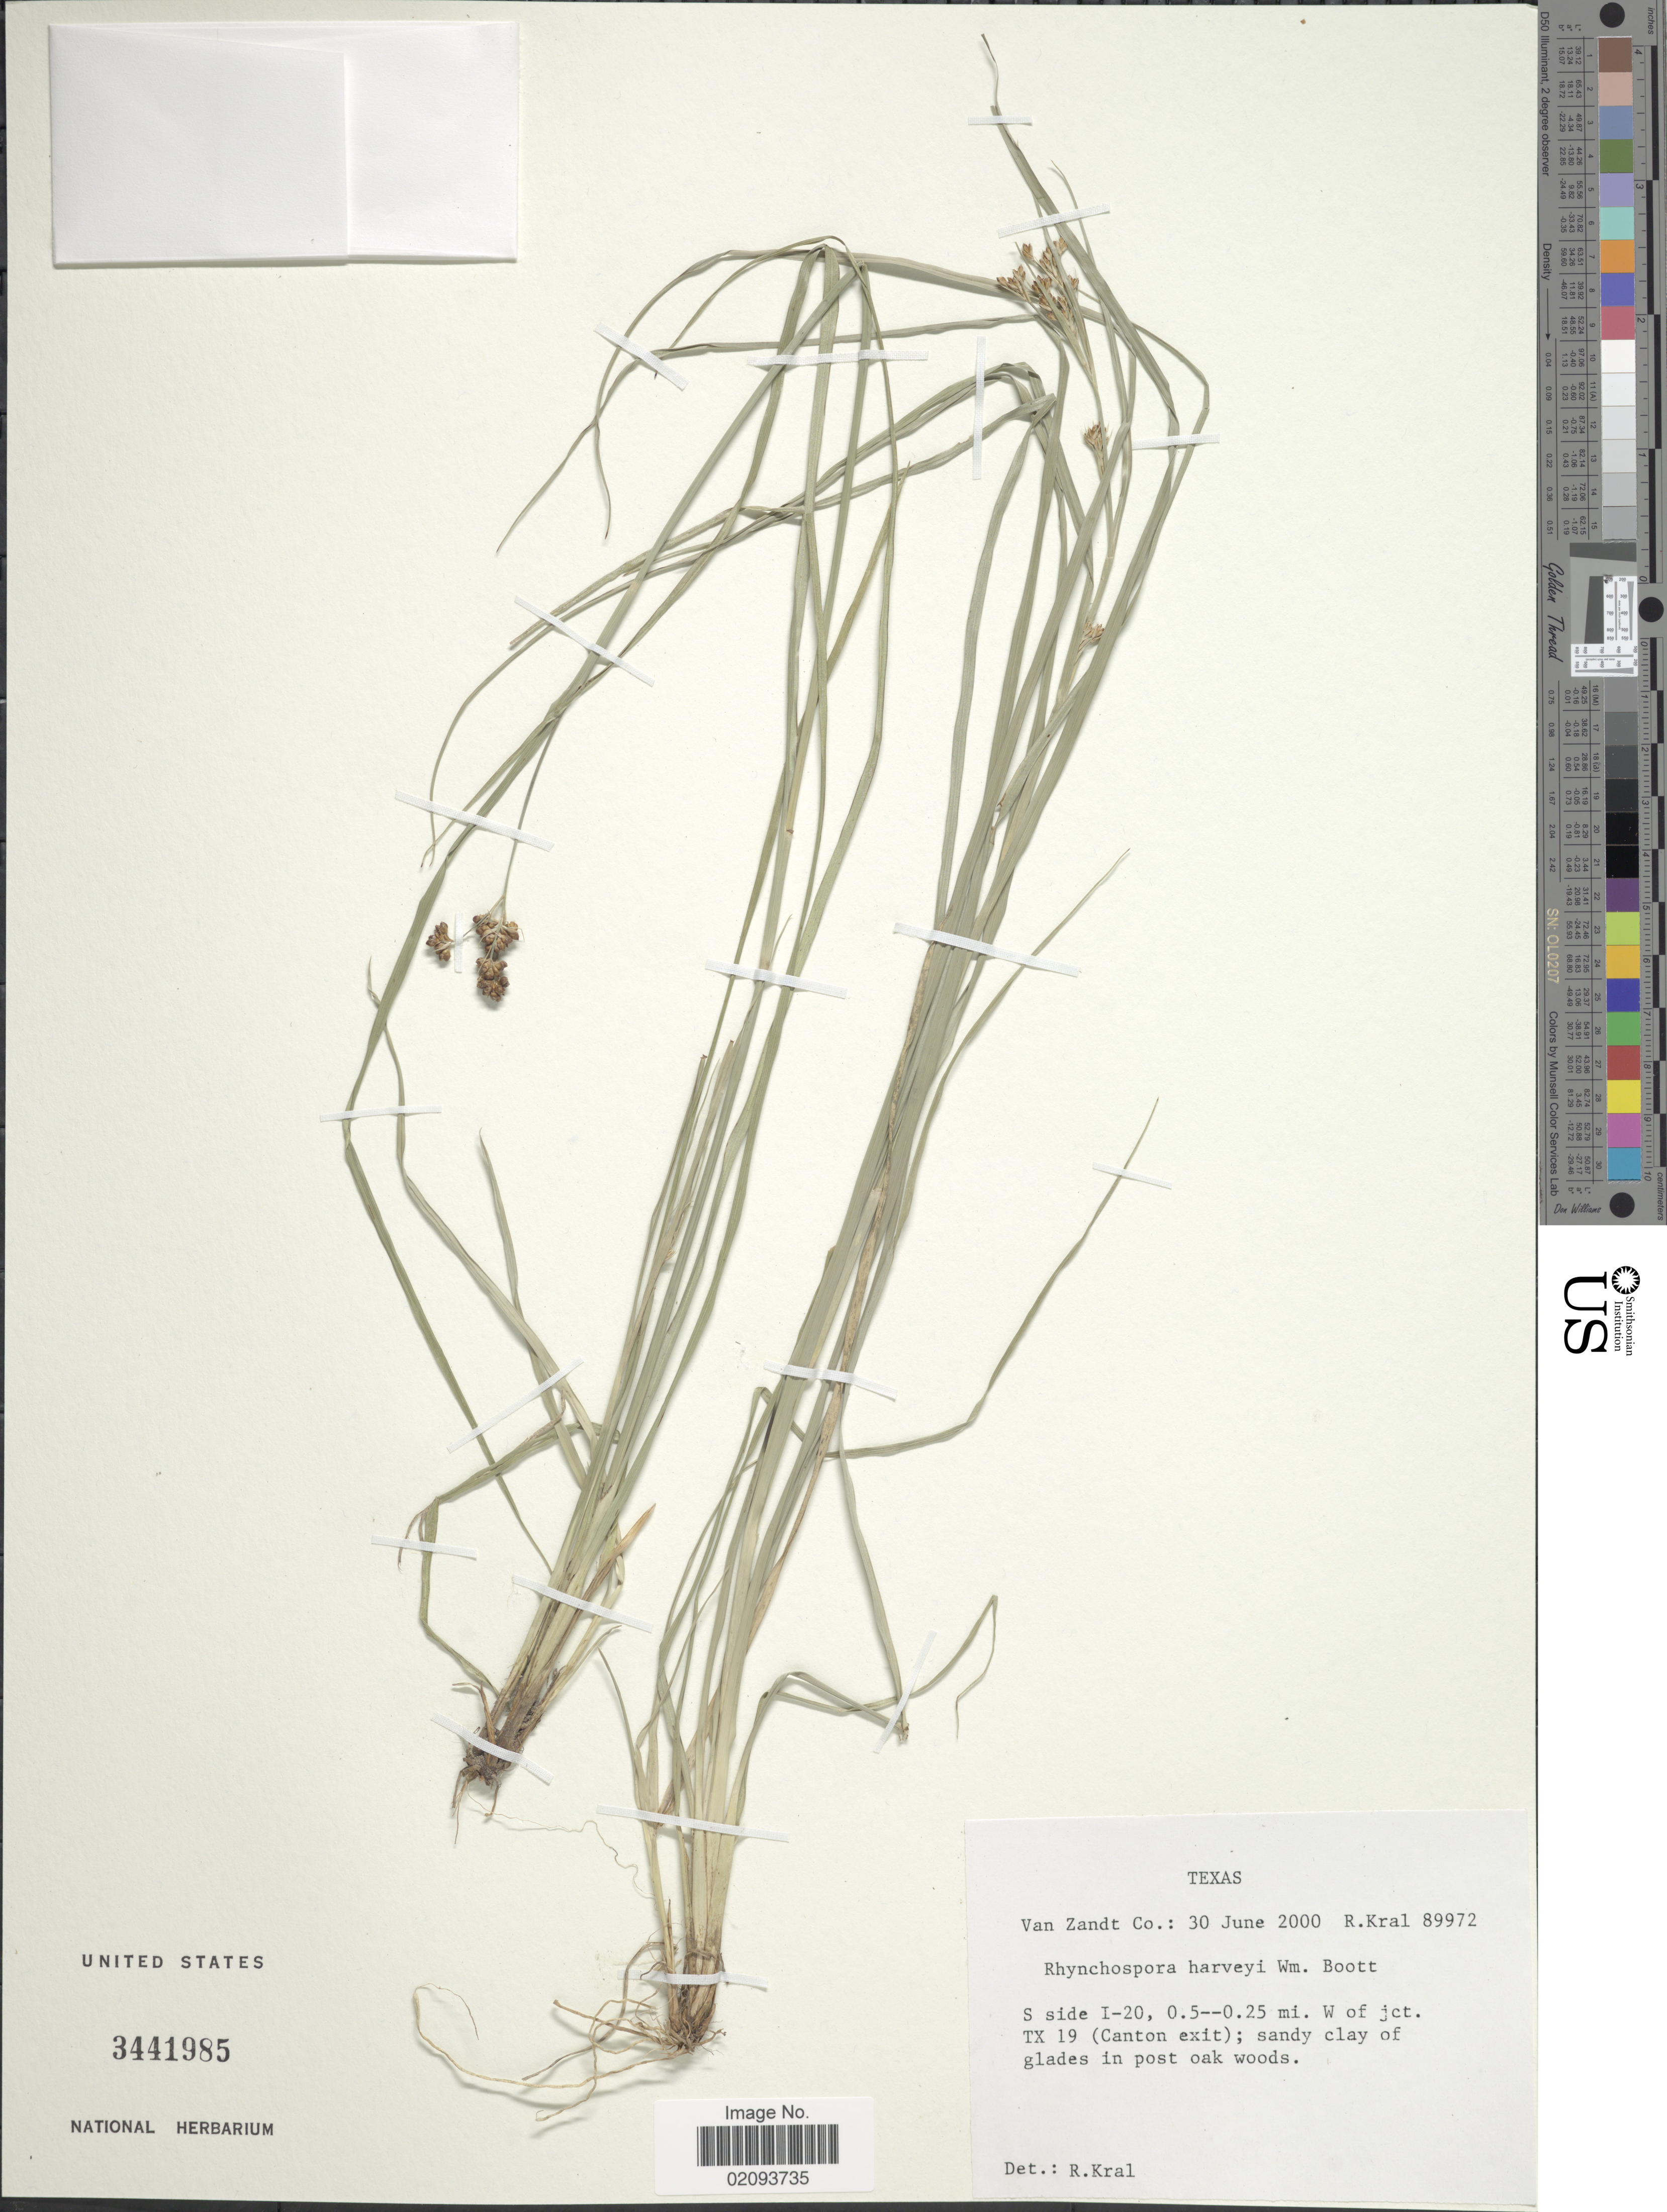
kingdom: Plantae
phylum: Tracheophyta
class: Liliopsida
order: Poales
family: Cyperaceae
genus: Rhynchospora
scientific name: Rhynchospora harveyi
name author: W. Boott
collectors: R. Kral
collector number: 89972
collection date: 2000-06-30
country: United States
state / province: Texas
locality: Van Zandt Co. S side I-20, 0.5--0.25 mi. W of jct. TX 19 (Canton exit)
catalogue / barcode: US 3441985